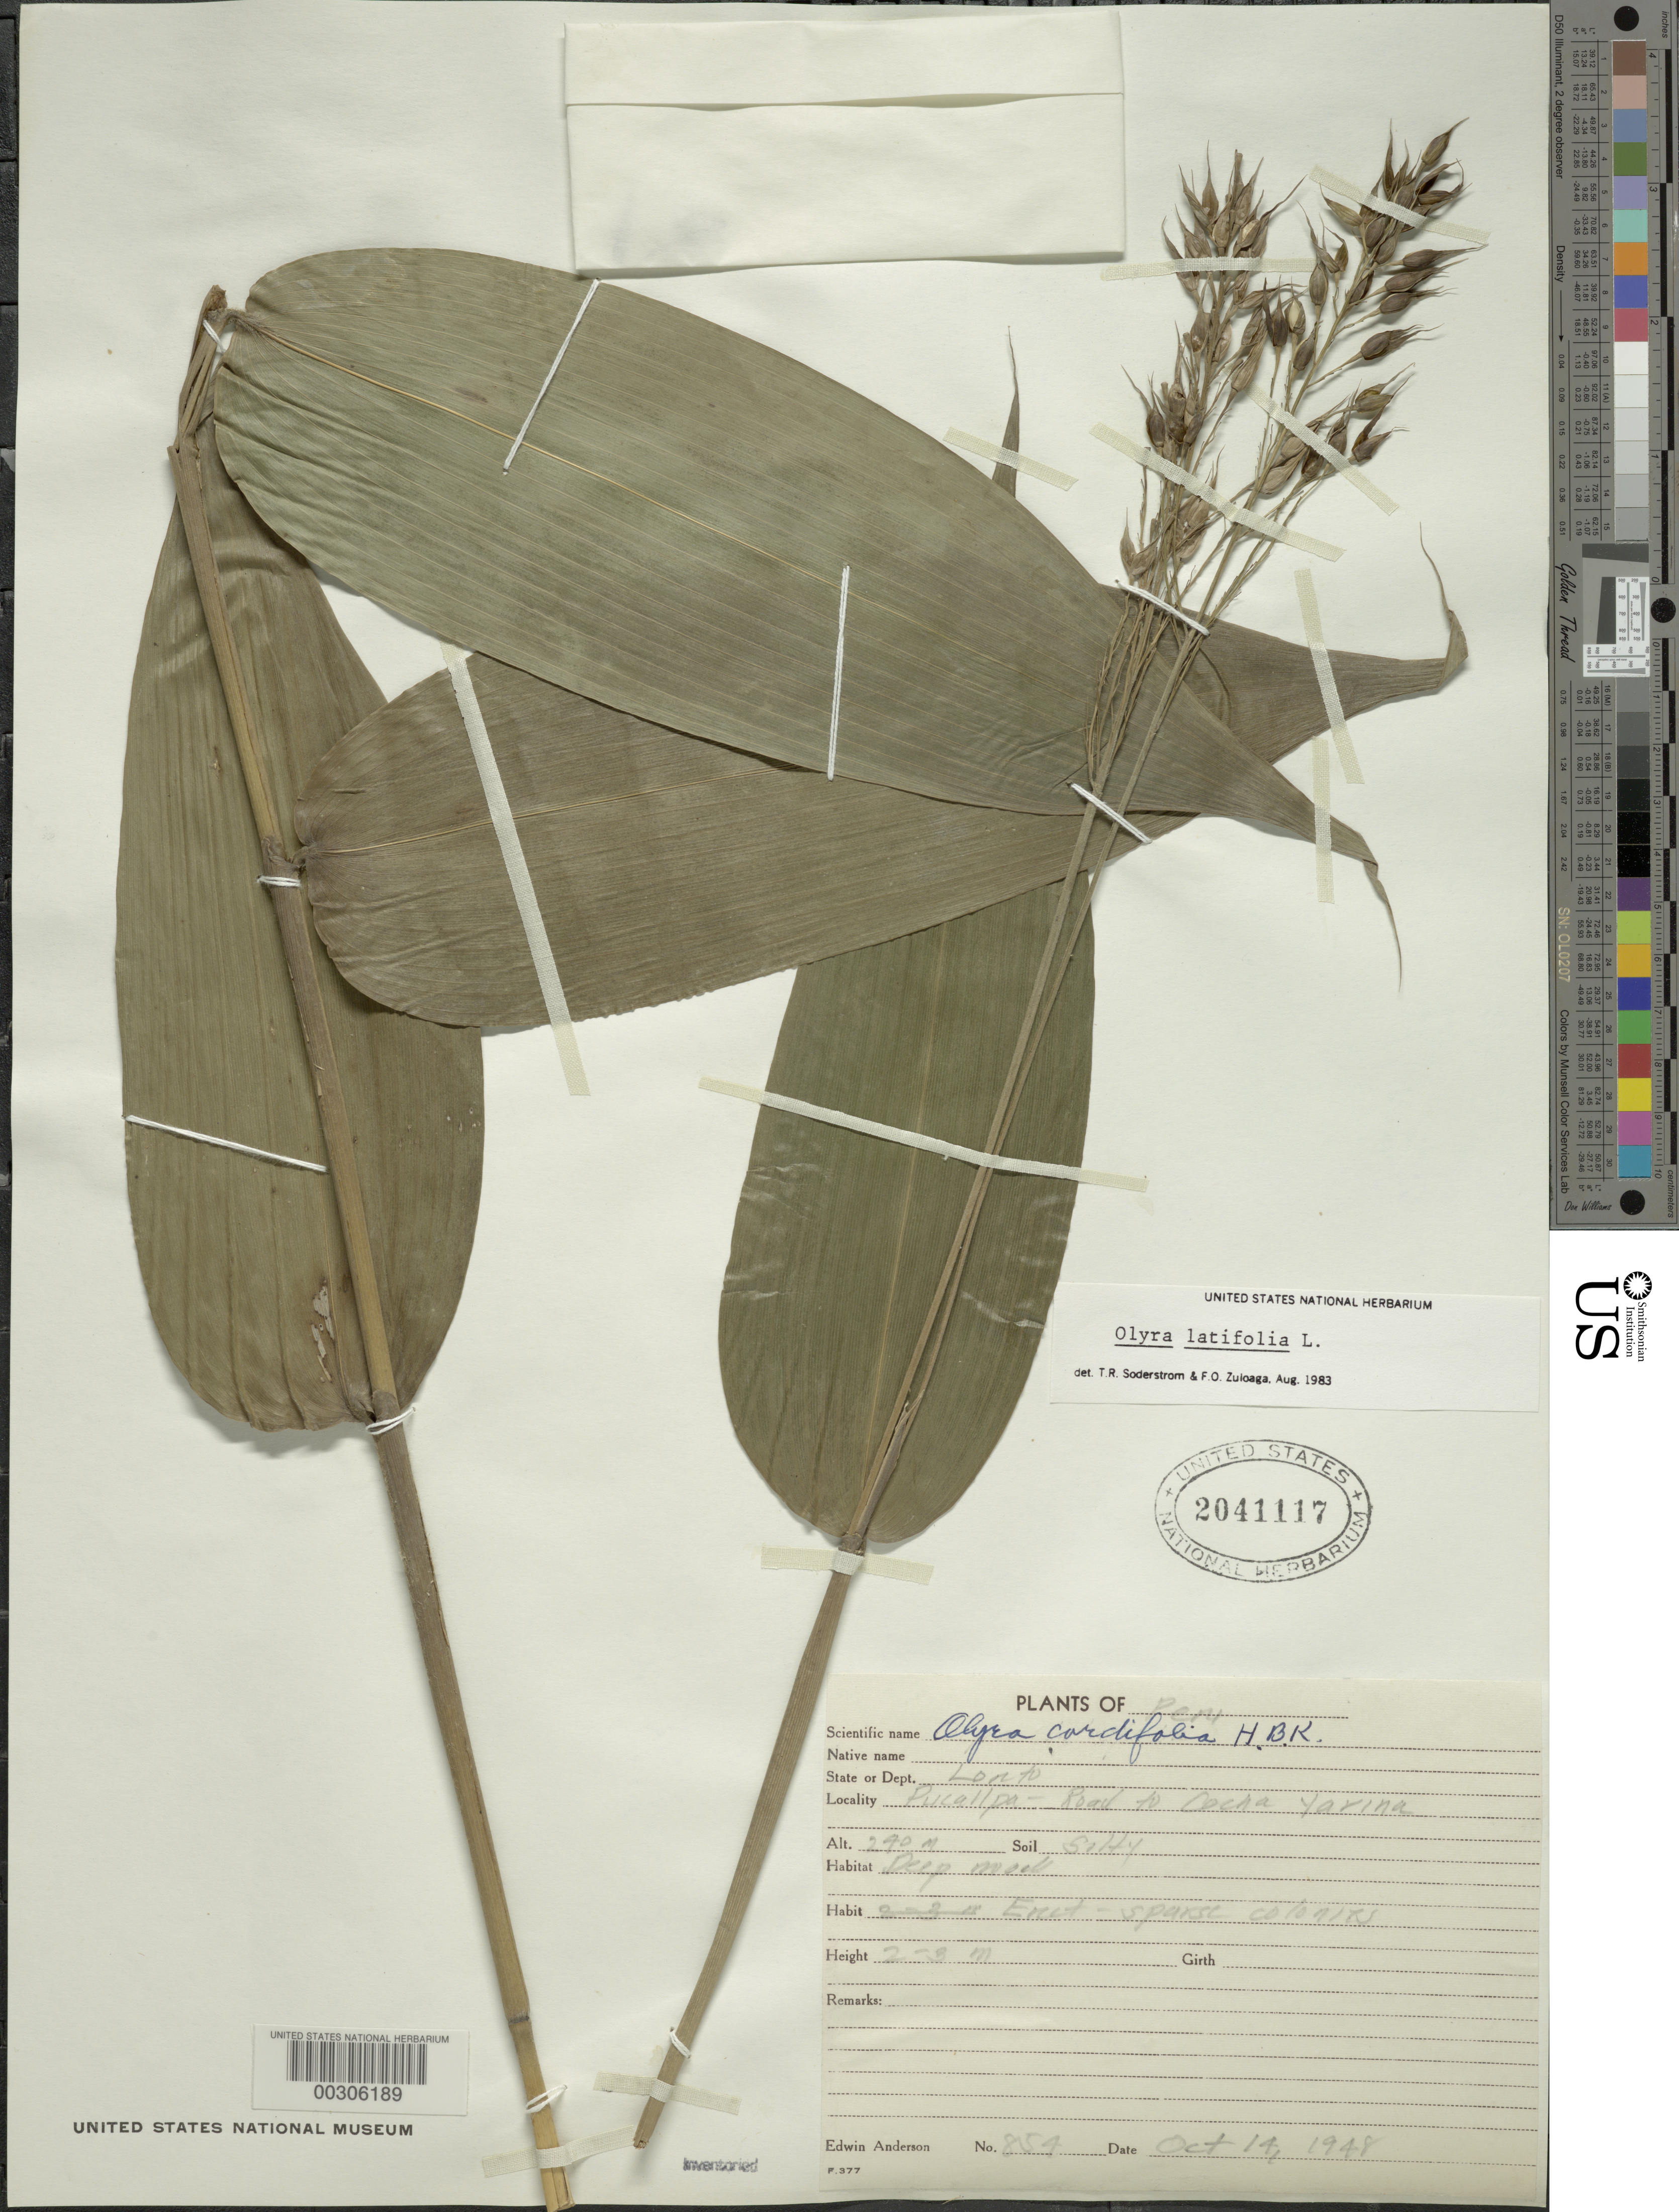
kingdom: Plantae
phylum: Tracheophyta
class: Liliopsida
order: Poales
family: Poaceae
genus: Olyra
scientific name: Olyra latifolia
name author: L.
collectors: E. S. Anderson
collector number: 854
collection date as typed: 14 Oct 1948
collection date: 1948-10-14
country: Peru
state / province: Loreto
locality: Pucallpa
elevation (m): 240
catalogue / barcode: US 2041117